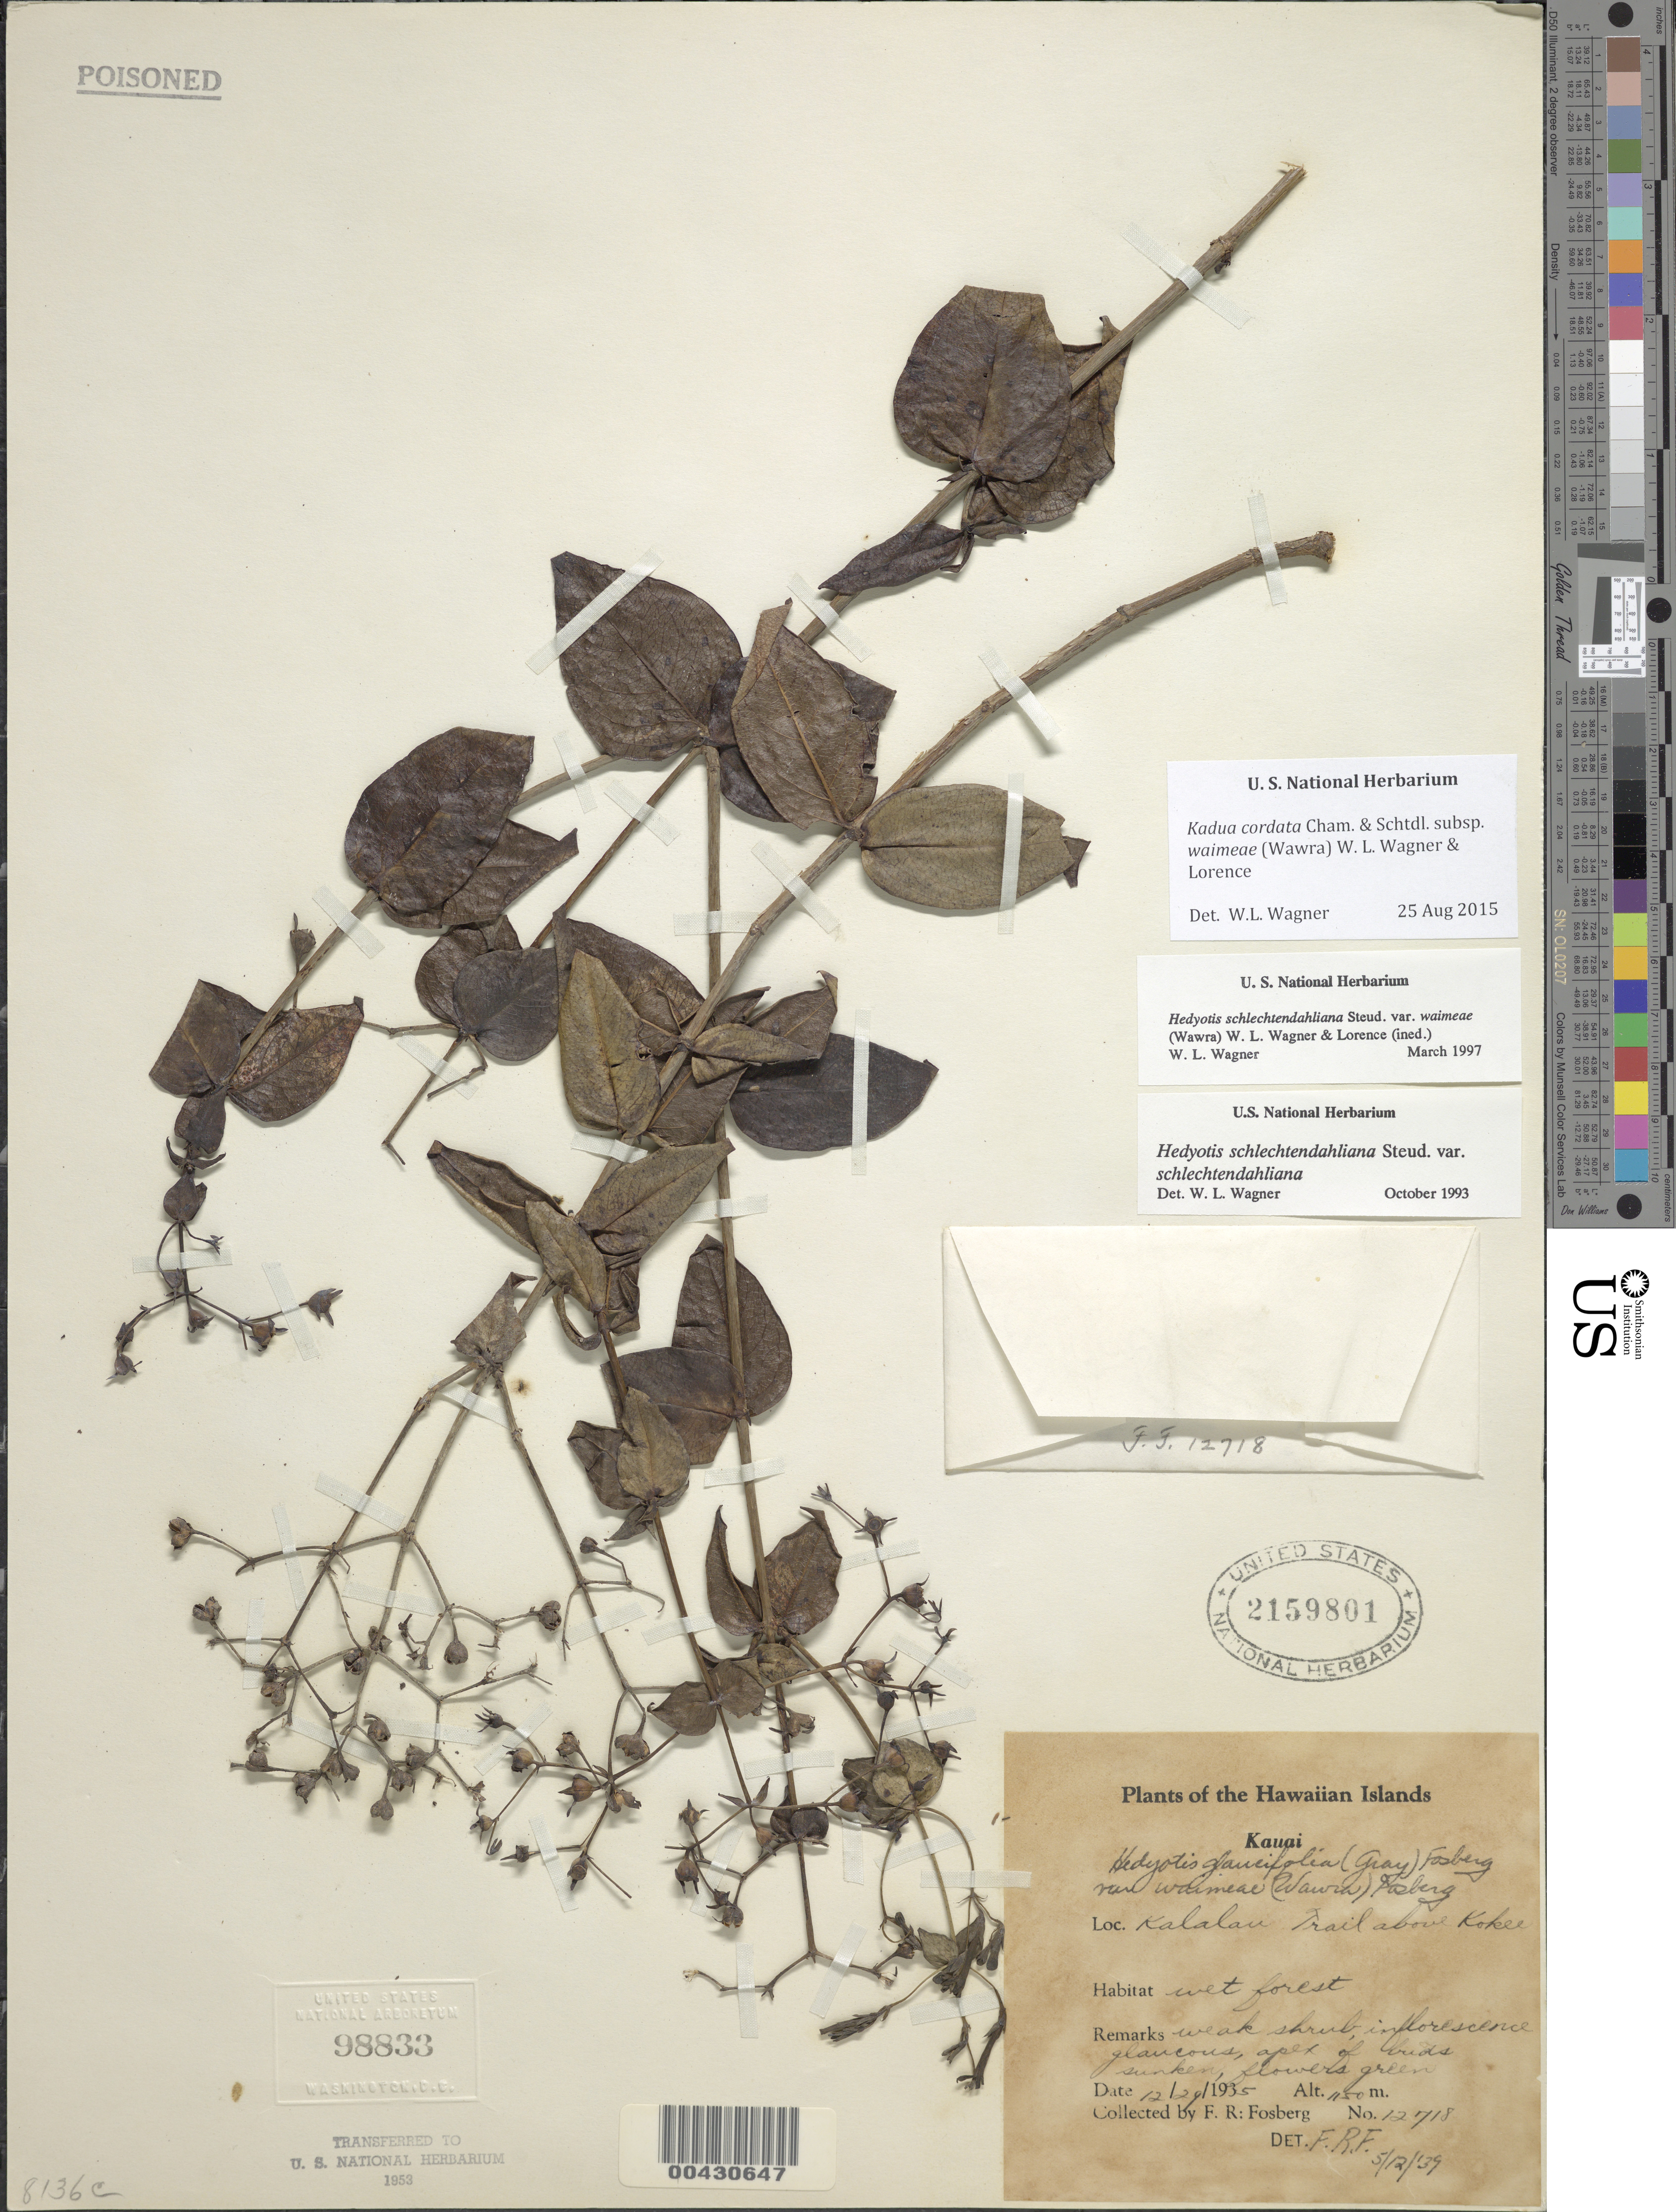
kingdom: Plantae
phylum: Tracheophyta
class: Magnoliopsida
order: Gentianales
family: Rubiaceae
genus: Kadua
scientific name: Kadua cordata subsp. waimeae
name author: (Wawra) W.L. Wagner & Lorence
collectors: F. R. Fosberg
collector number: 12718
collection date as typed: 29 Dec 1935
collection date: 1935-12-29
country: United States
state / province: Hawaii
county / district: Kauai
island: Kaua'i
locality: Kalalau Trail, above Kokee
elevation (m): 1150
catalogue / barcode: US 2159801